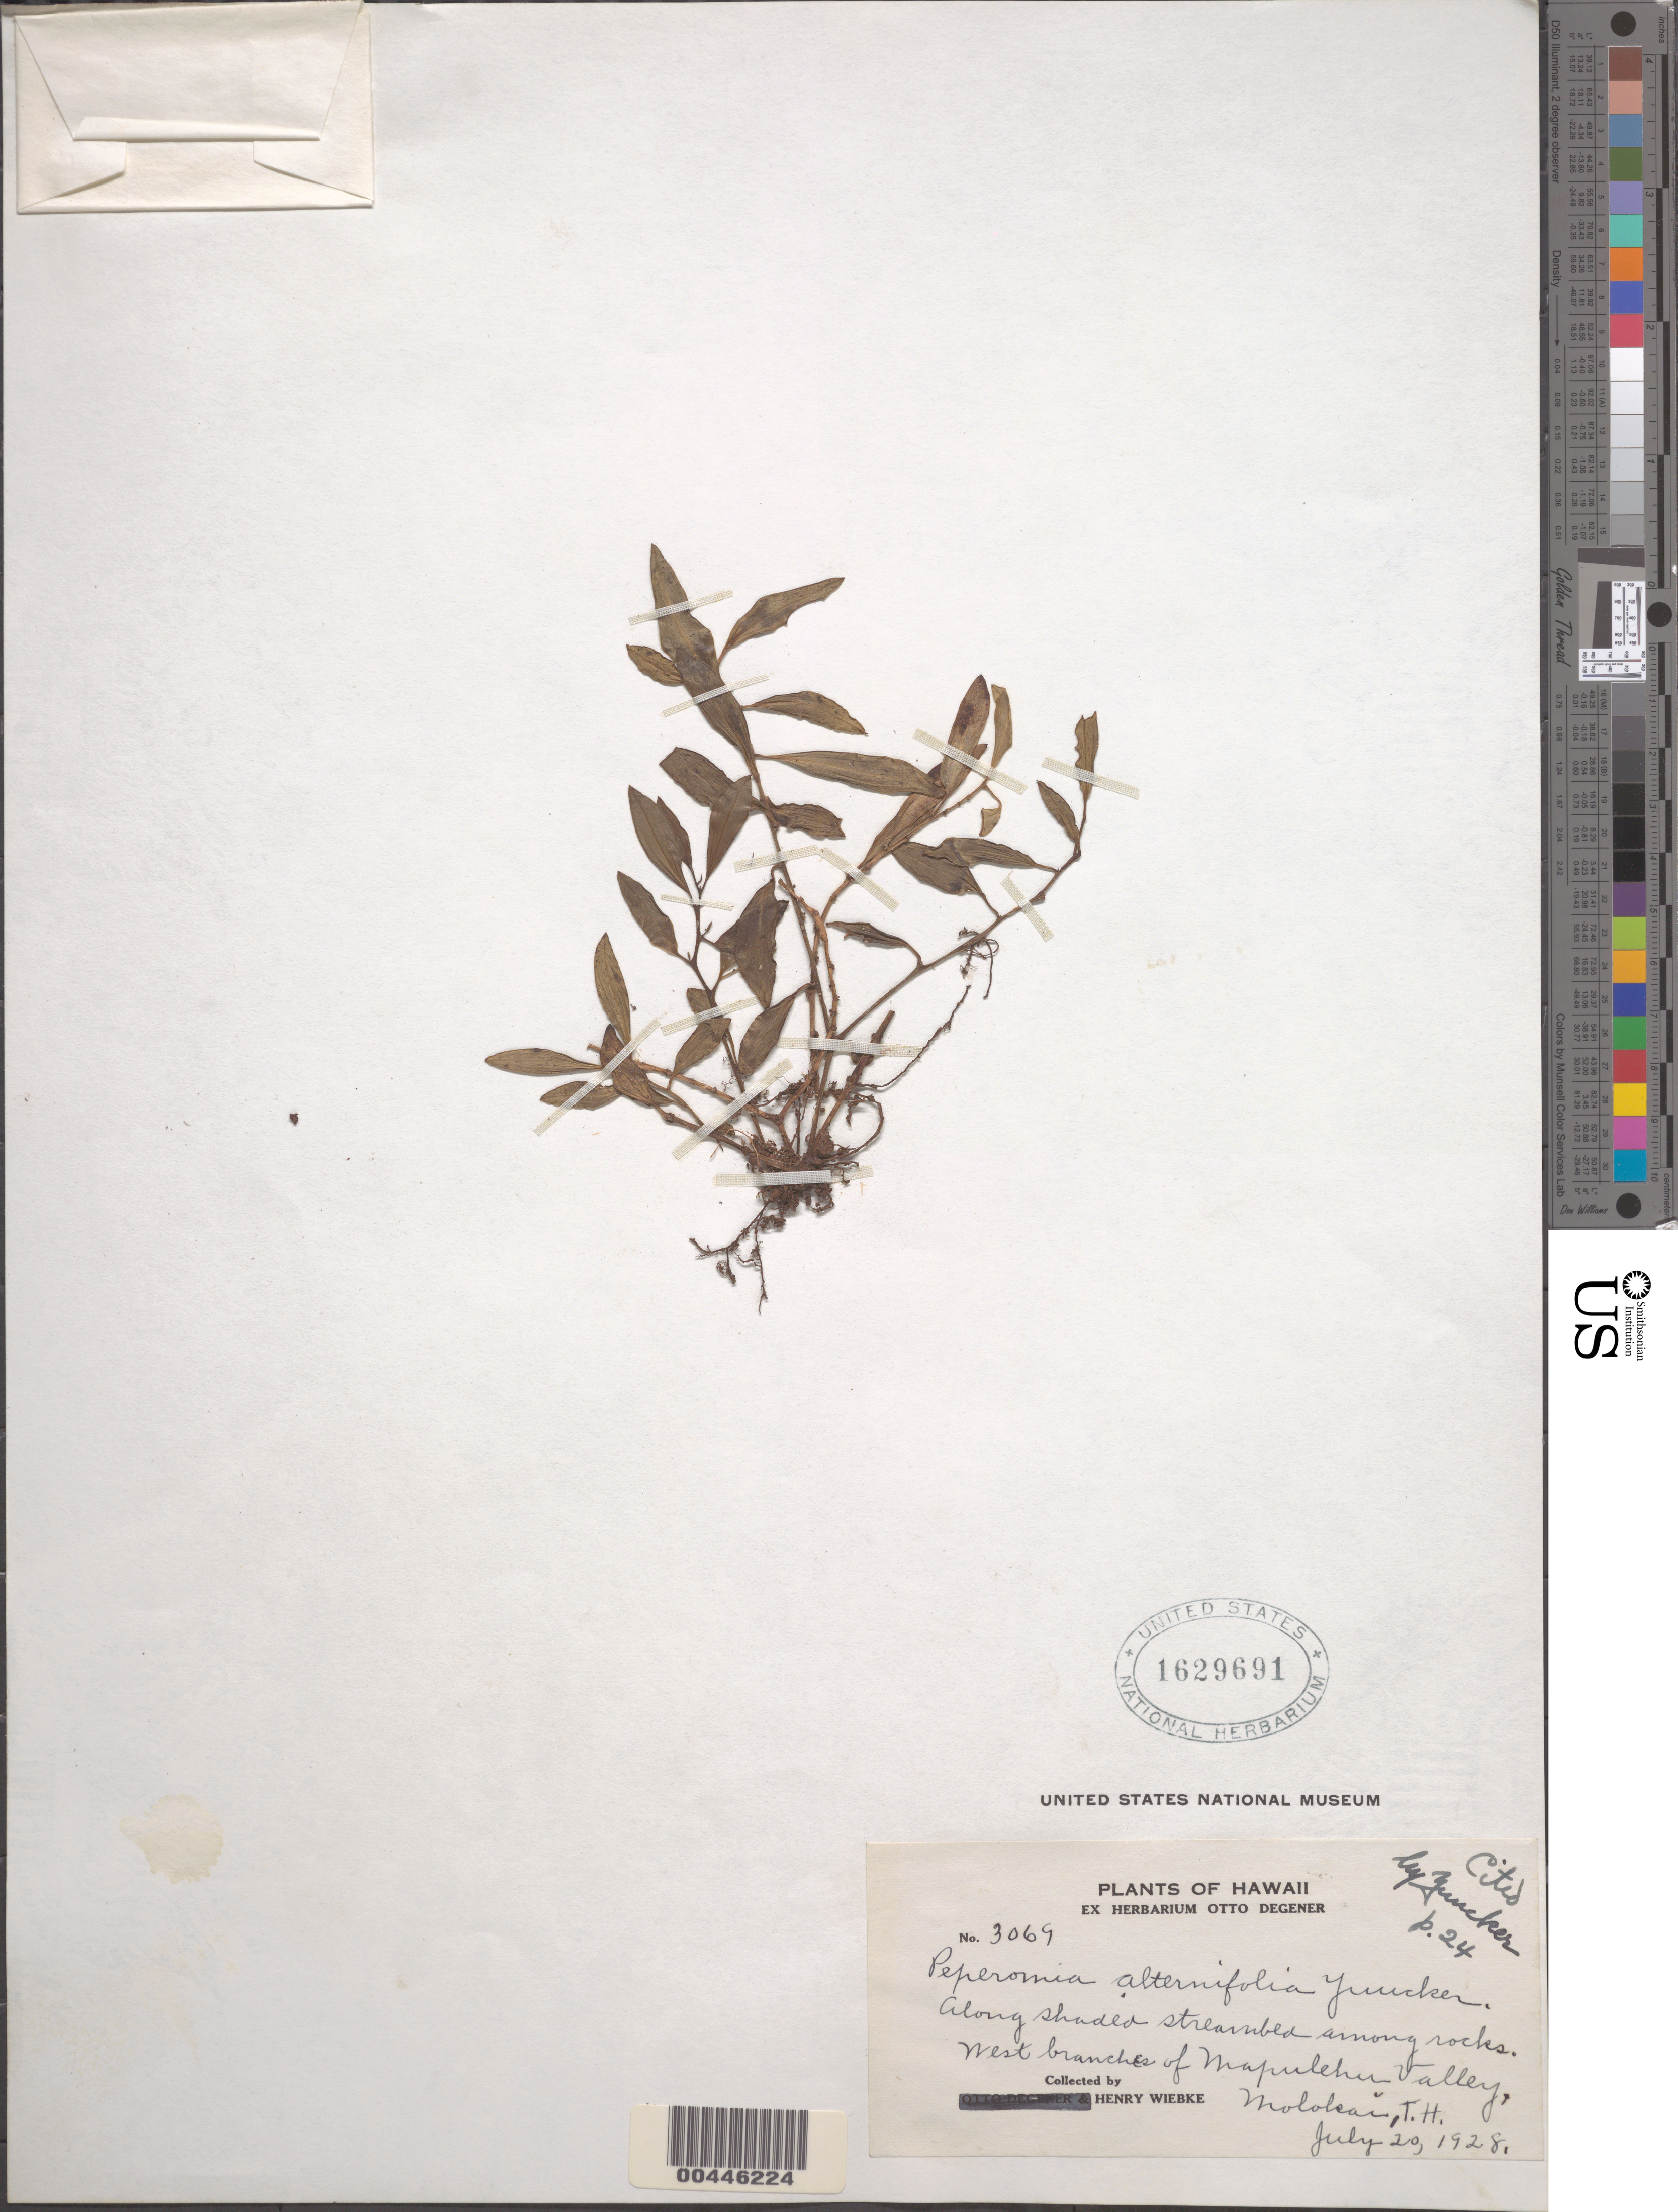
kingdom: Plantae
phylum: Tracheophyta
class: Magnoliopsida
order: Piperales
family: Piperaceae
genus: Peperomia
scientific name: Peperomia alternifolia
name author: Yunck.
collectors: H. Wiebke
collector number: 3069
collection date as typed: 20 Jul 1928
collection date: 1928-07-20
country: United States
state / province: Hawaii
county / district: Maui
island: Moloka'i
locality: W branches of Mapulehu Valley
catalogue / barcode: US 1629691